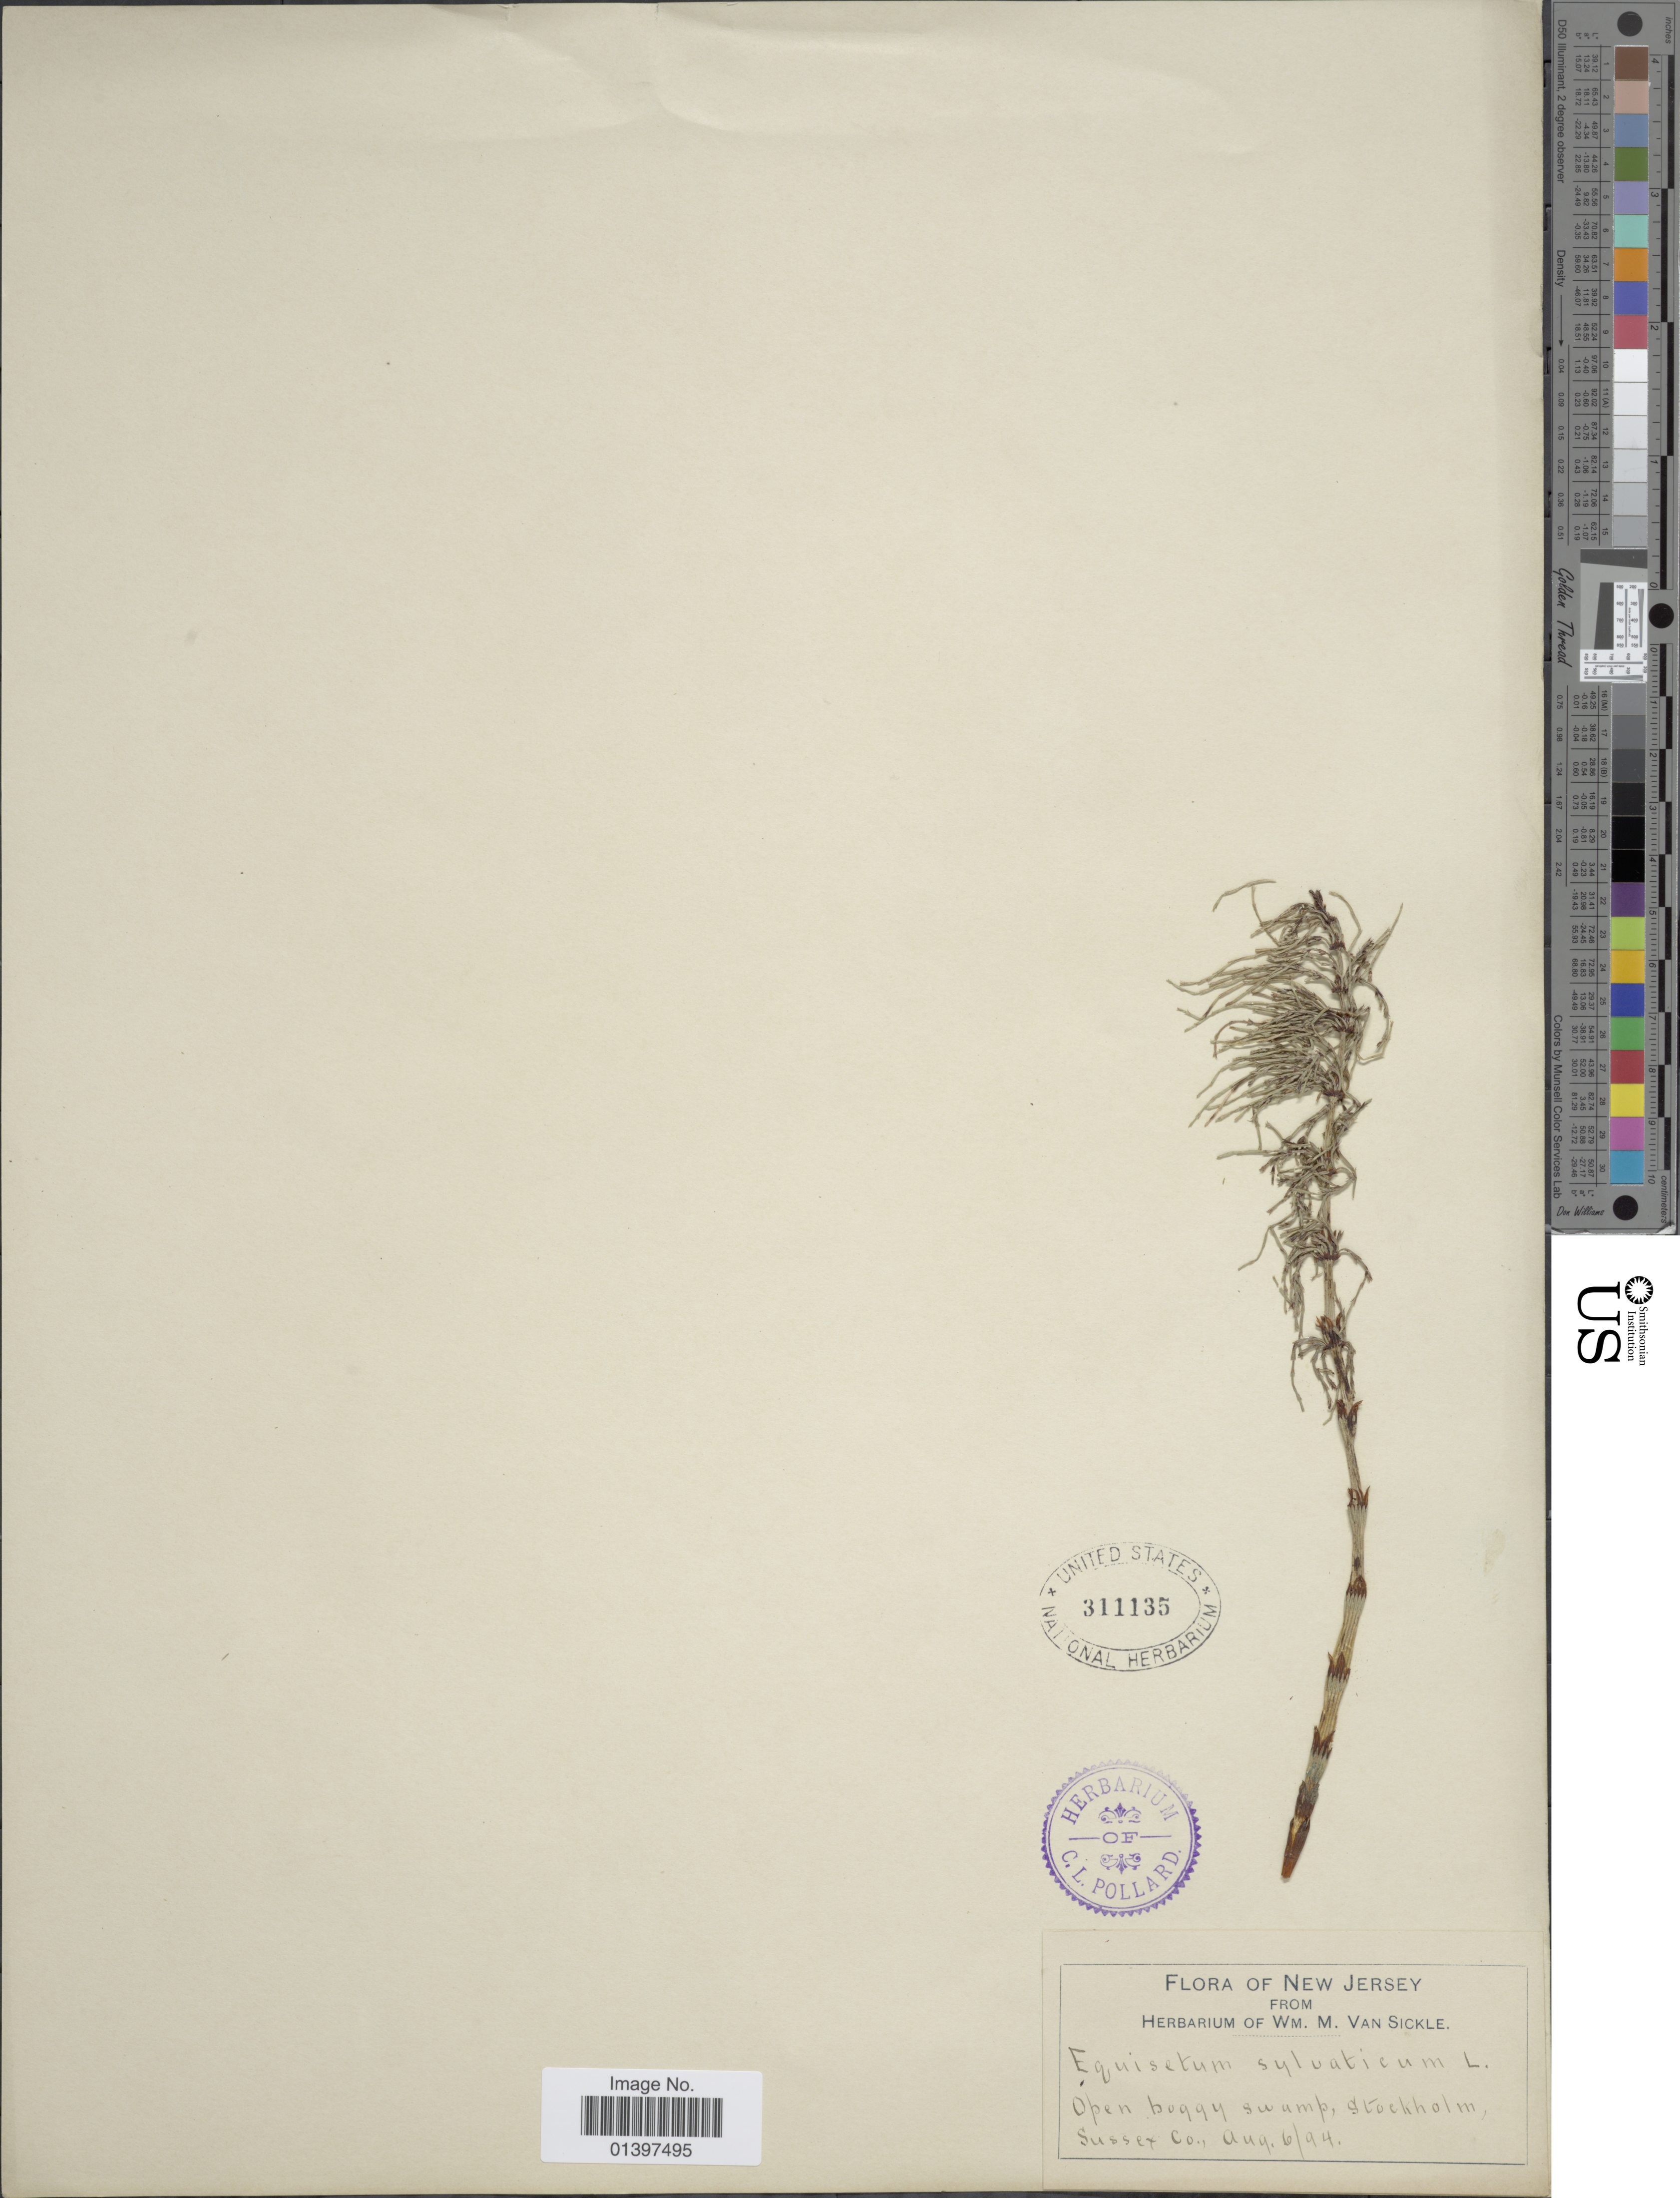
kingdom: Plantae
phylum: Tracheophyta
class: Polypodiopsida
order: Equisetales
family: Equisetaceae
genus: Equisetum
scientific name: Equisetum sylvaticum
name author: L.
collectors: ex herb. Wm. M. Van Sickle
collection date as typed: Transcribed d/m/y: 6/8/94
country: United States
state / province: New Jersey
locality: Open boggy swamp, Stockholm, Sussex Co.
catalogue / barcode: US 311135